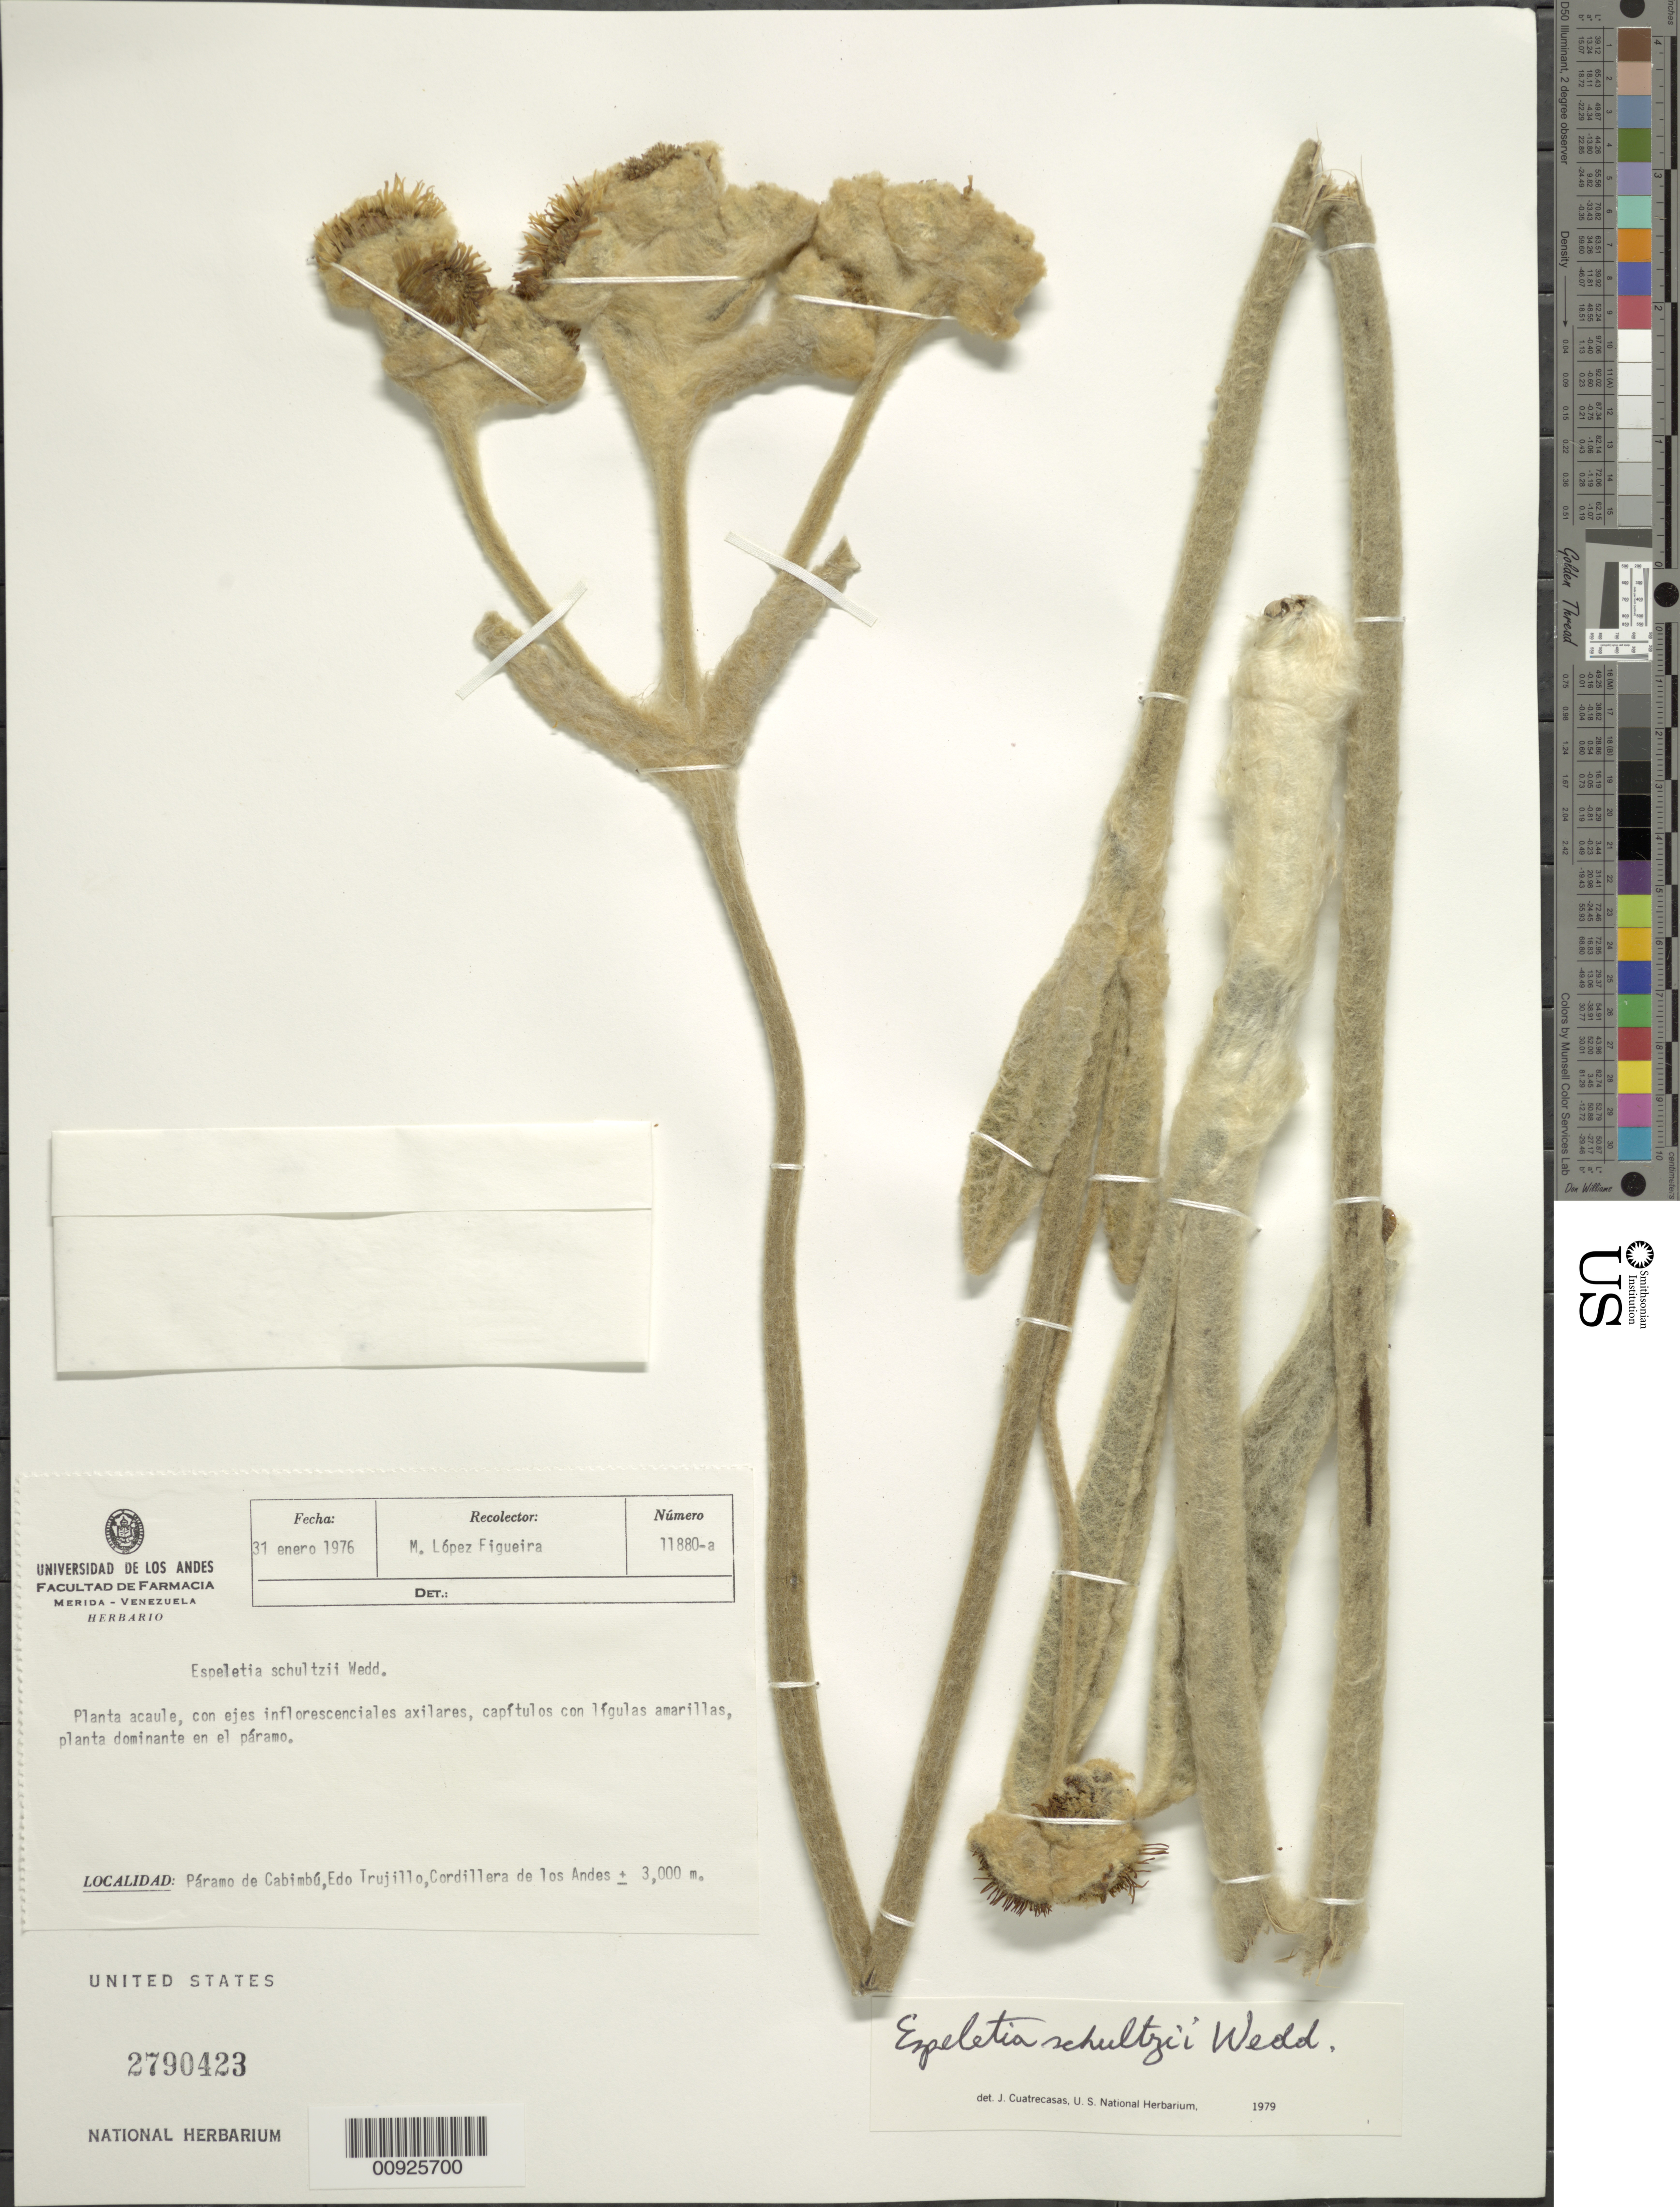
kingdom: Plantae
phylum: Tracheophyta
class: Magnoliopsida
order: Asterales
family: Asteraceae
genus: Espeletia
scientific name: Espeletia schultzii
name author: Wedd.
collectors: M. López Figueiras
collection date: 1976-01-31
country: Venezuela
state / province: Trujillo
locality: P. de Cabimbú. Páramo de Cabimbú, Cordillera de los Andes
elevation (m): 3000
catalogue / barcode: US 2790423